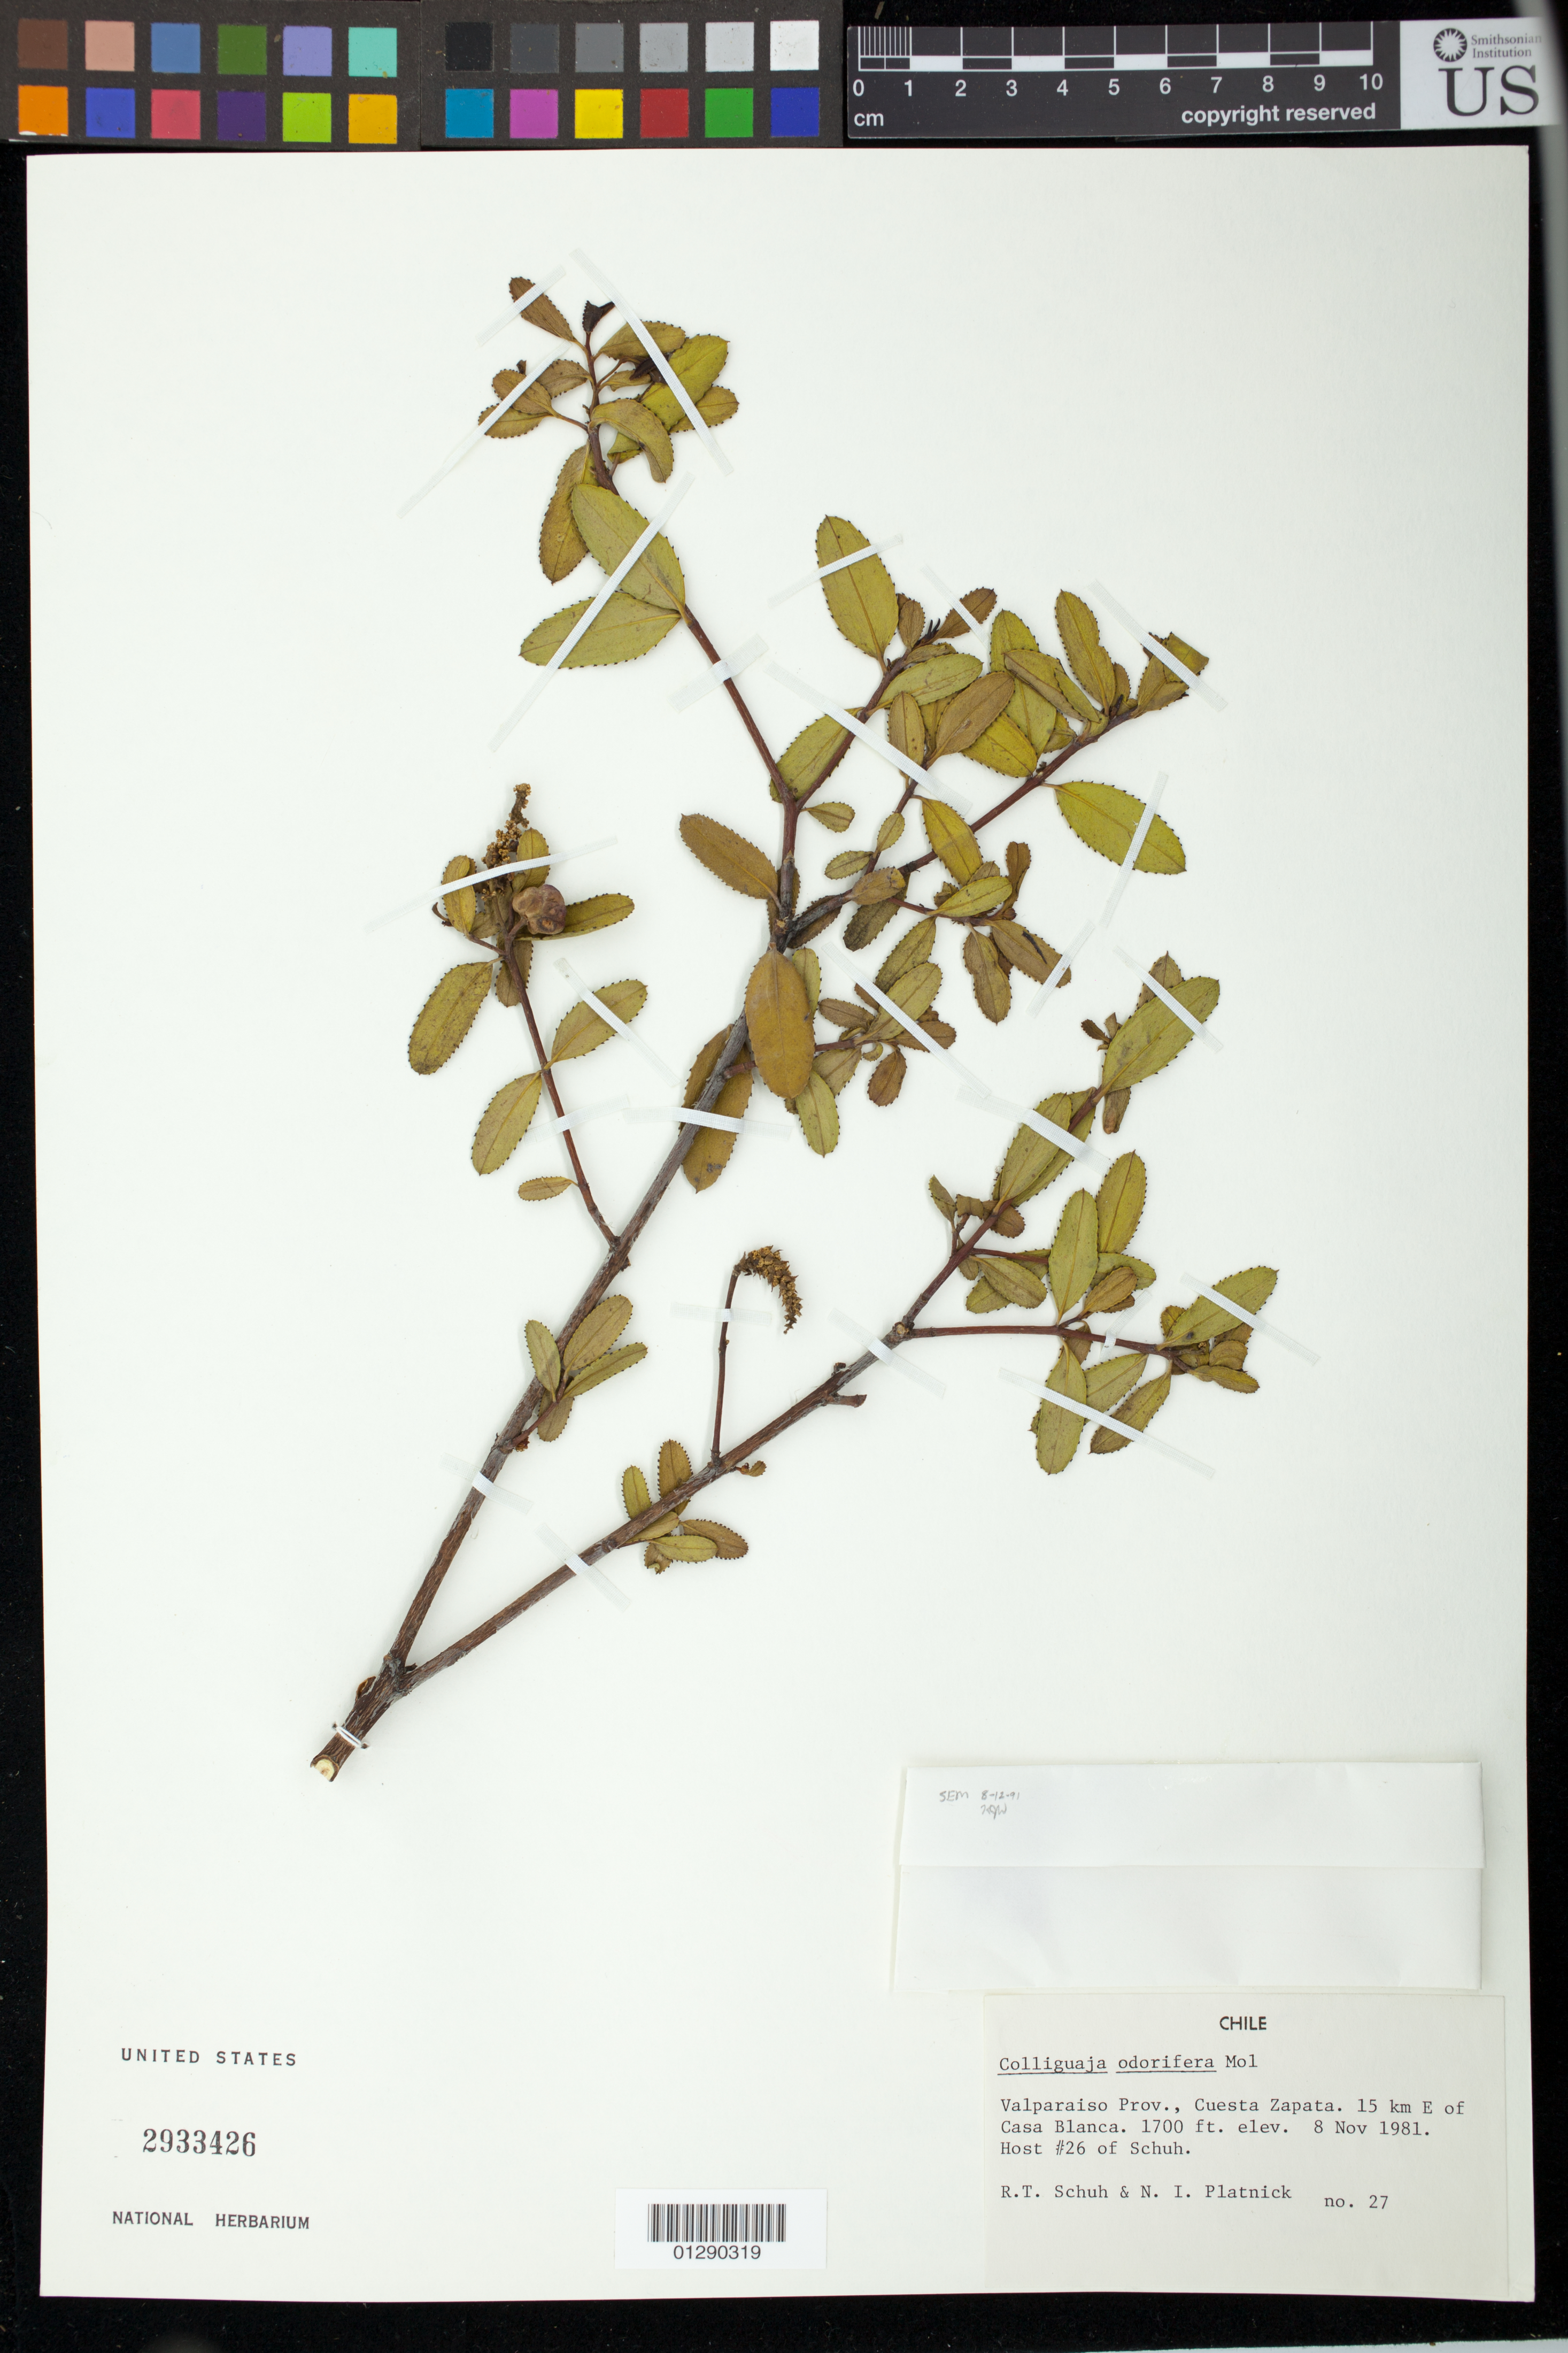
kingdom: Plantae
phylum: Tracheophyta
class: Magnoliopsida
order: Malpighiales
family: Euphorbiaceae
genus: Colliguaja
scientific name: Colliguaja odorifera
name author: Molina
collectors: R. Schuh & N. Platnick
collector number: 27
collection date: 1981-11-08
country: Chile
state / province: Valparaíso (V)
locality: Cuesta Zapata. 15 km E of Casa Blanca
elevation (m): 518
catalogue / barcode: US 2933426